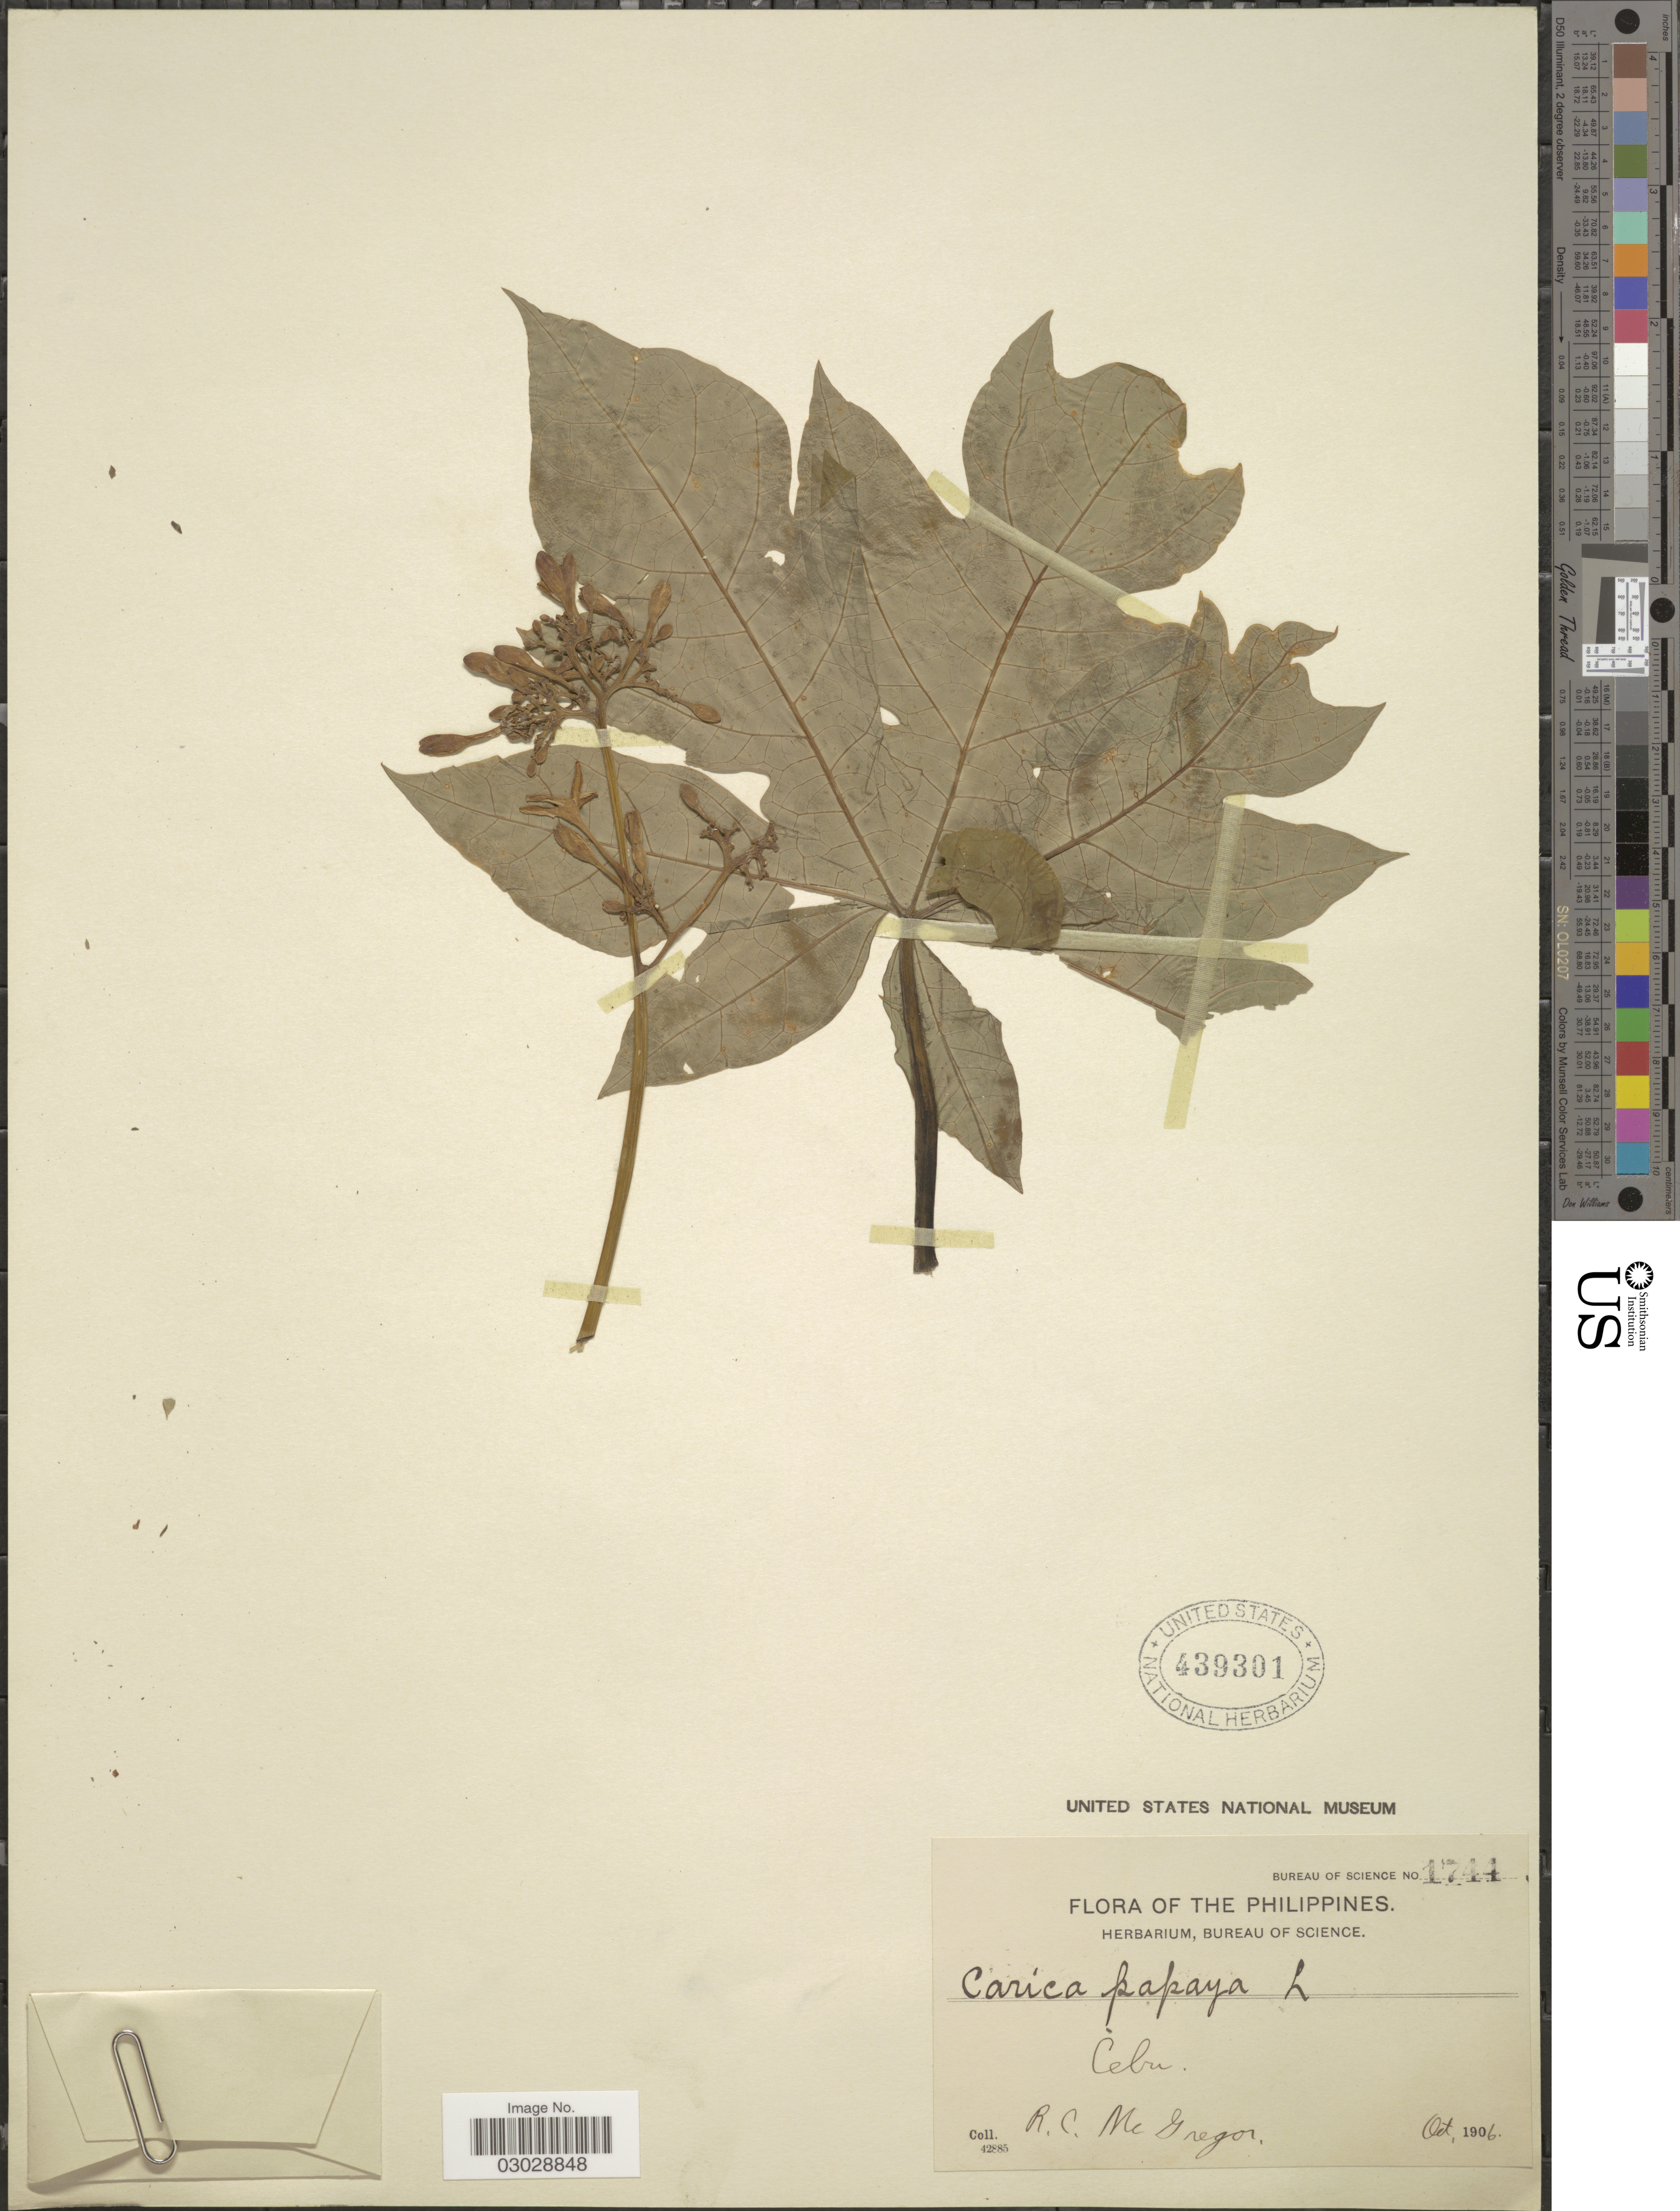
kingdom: Plantae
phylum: Tracheophyta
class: Magnoliopsida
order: Brassicales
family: Caricaceae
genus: Carica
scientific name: Carica papaya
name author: L.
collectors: R. C. McGregor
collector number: Bureau of Science 1744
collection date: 1906-10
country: Philippines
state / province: Central Visayas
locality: Cebu.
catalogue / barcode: US 439301